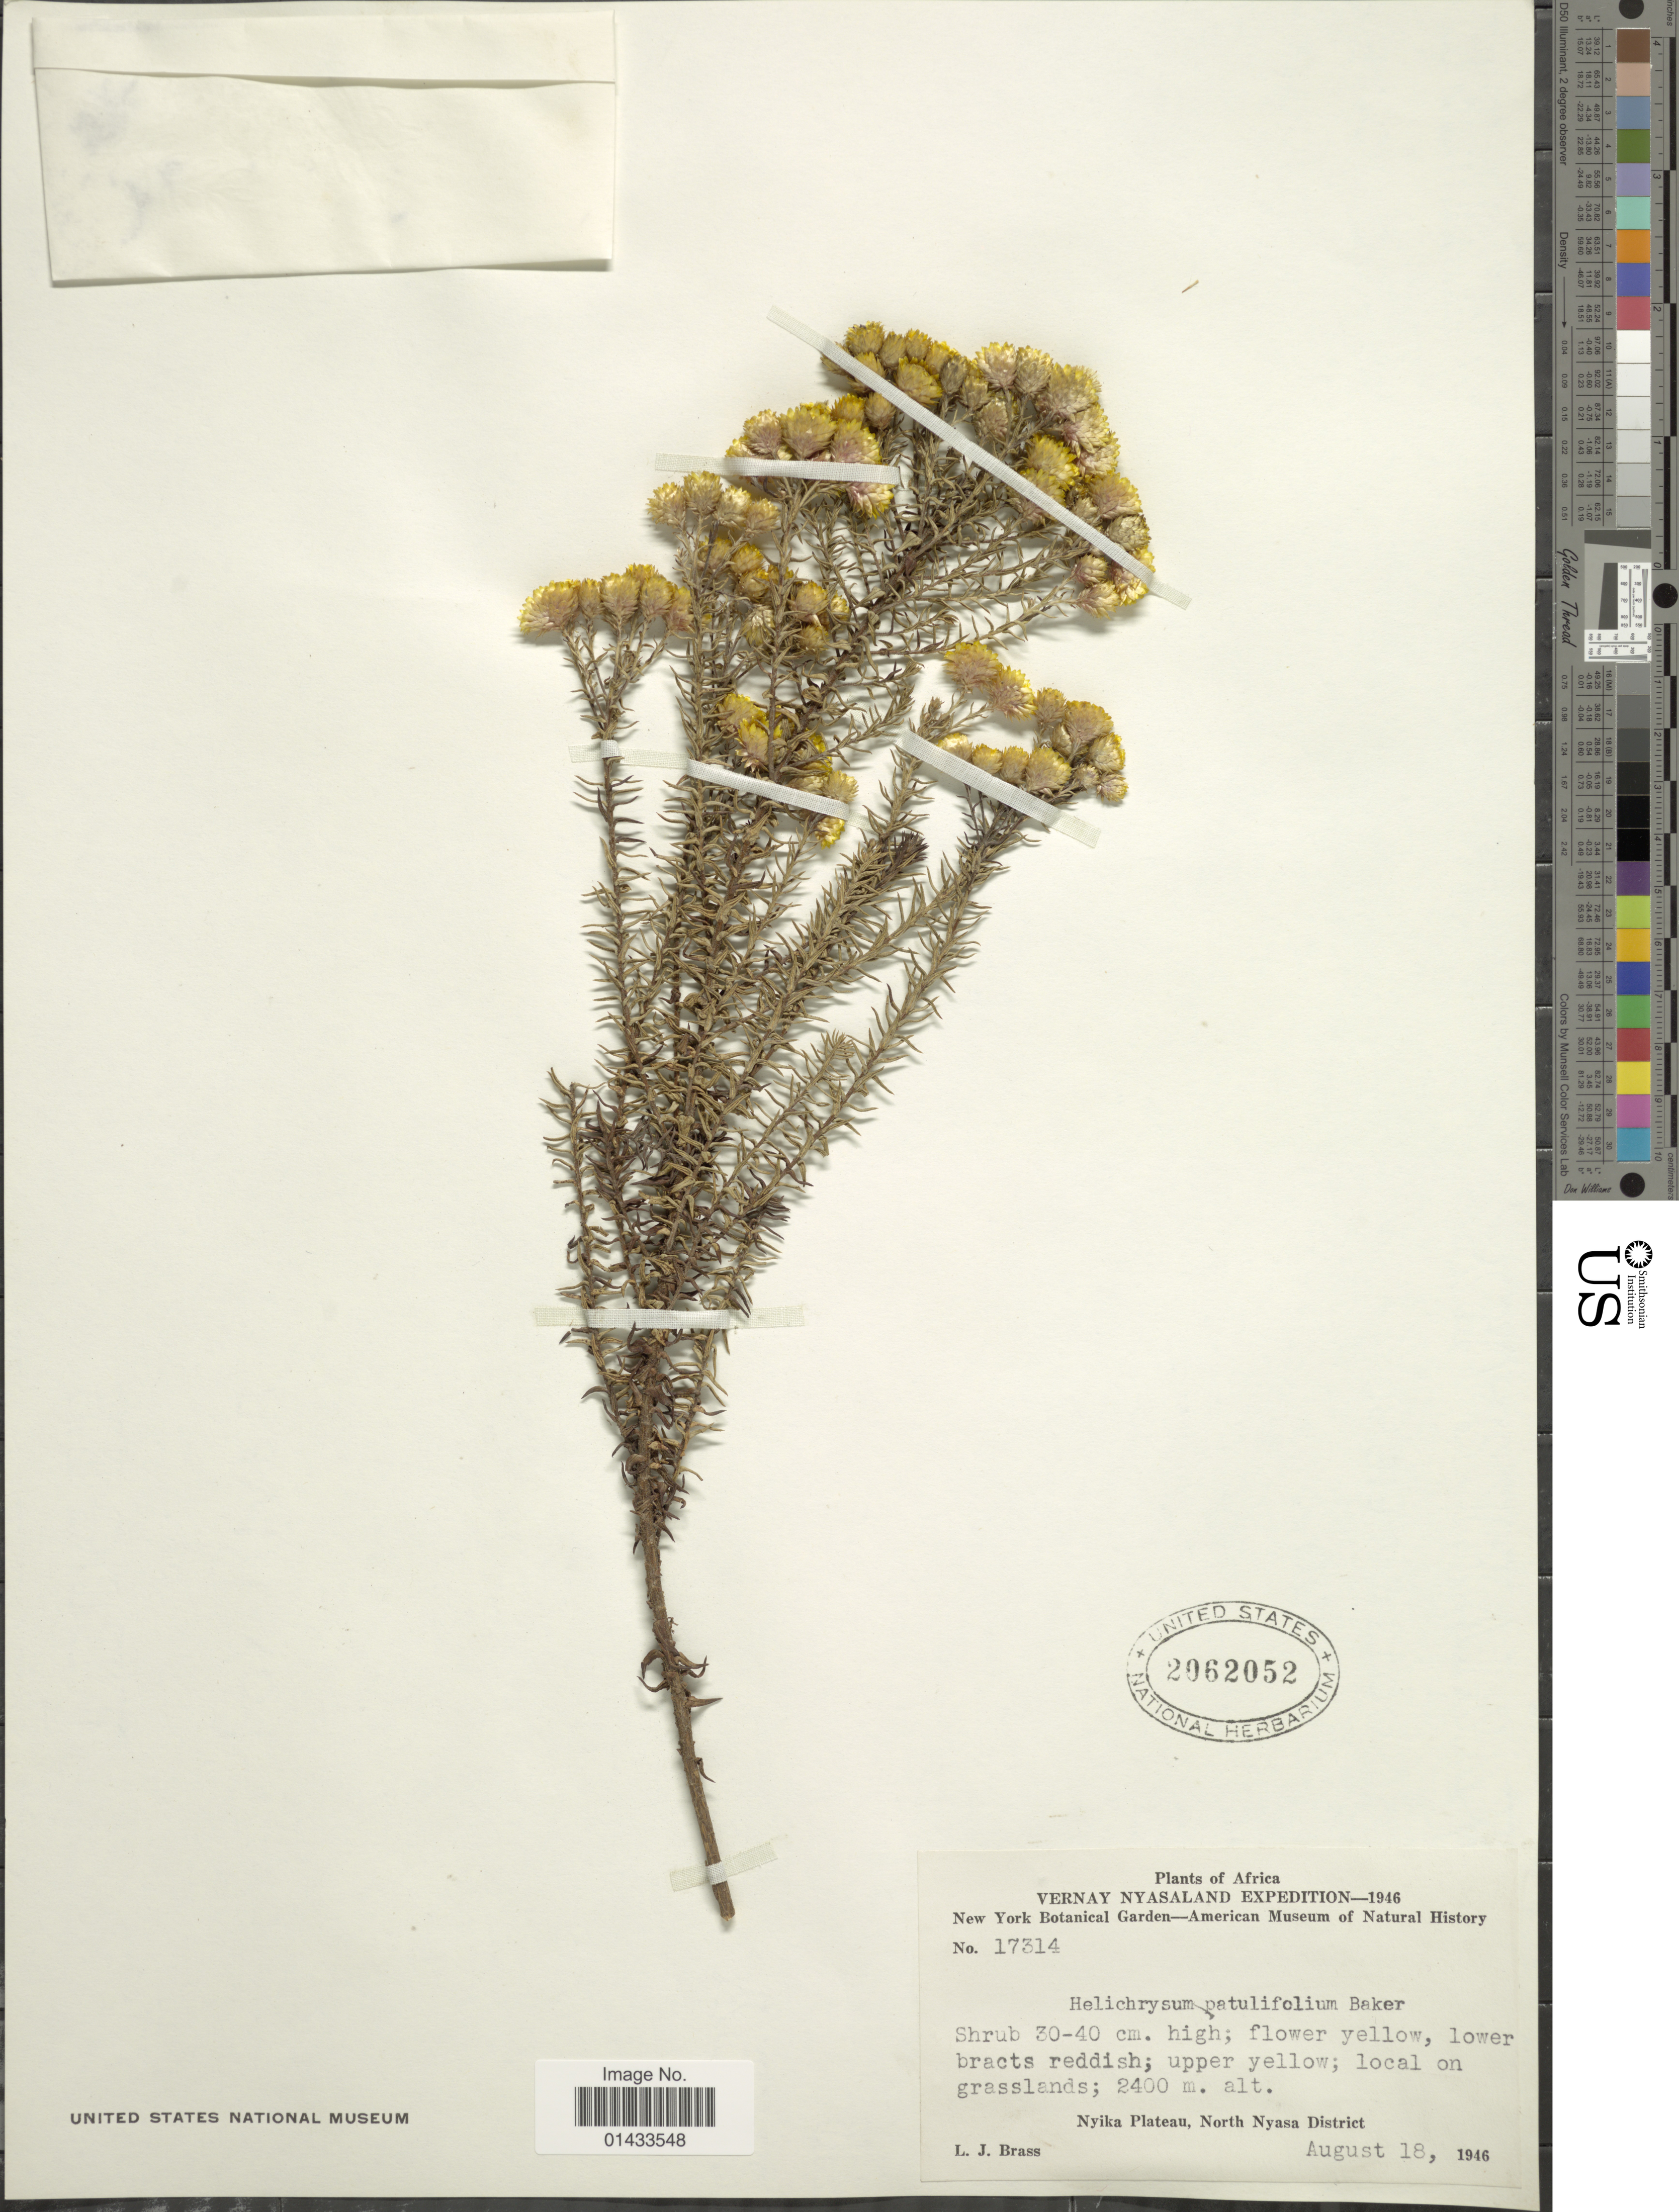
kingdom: Plantae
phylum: Tracheophyta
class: Magnoliopsida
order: Asterales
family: Asteraceae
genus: Helichrysum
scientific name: Helichrysum patulifolium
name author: Baker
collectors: L. J. Brass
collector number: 17314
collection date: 1946-08-18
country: Malawi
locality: Vernay Nyasaland, Nyika Plateau, North Nyasa District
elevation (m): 2400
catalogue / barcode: US 2062052